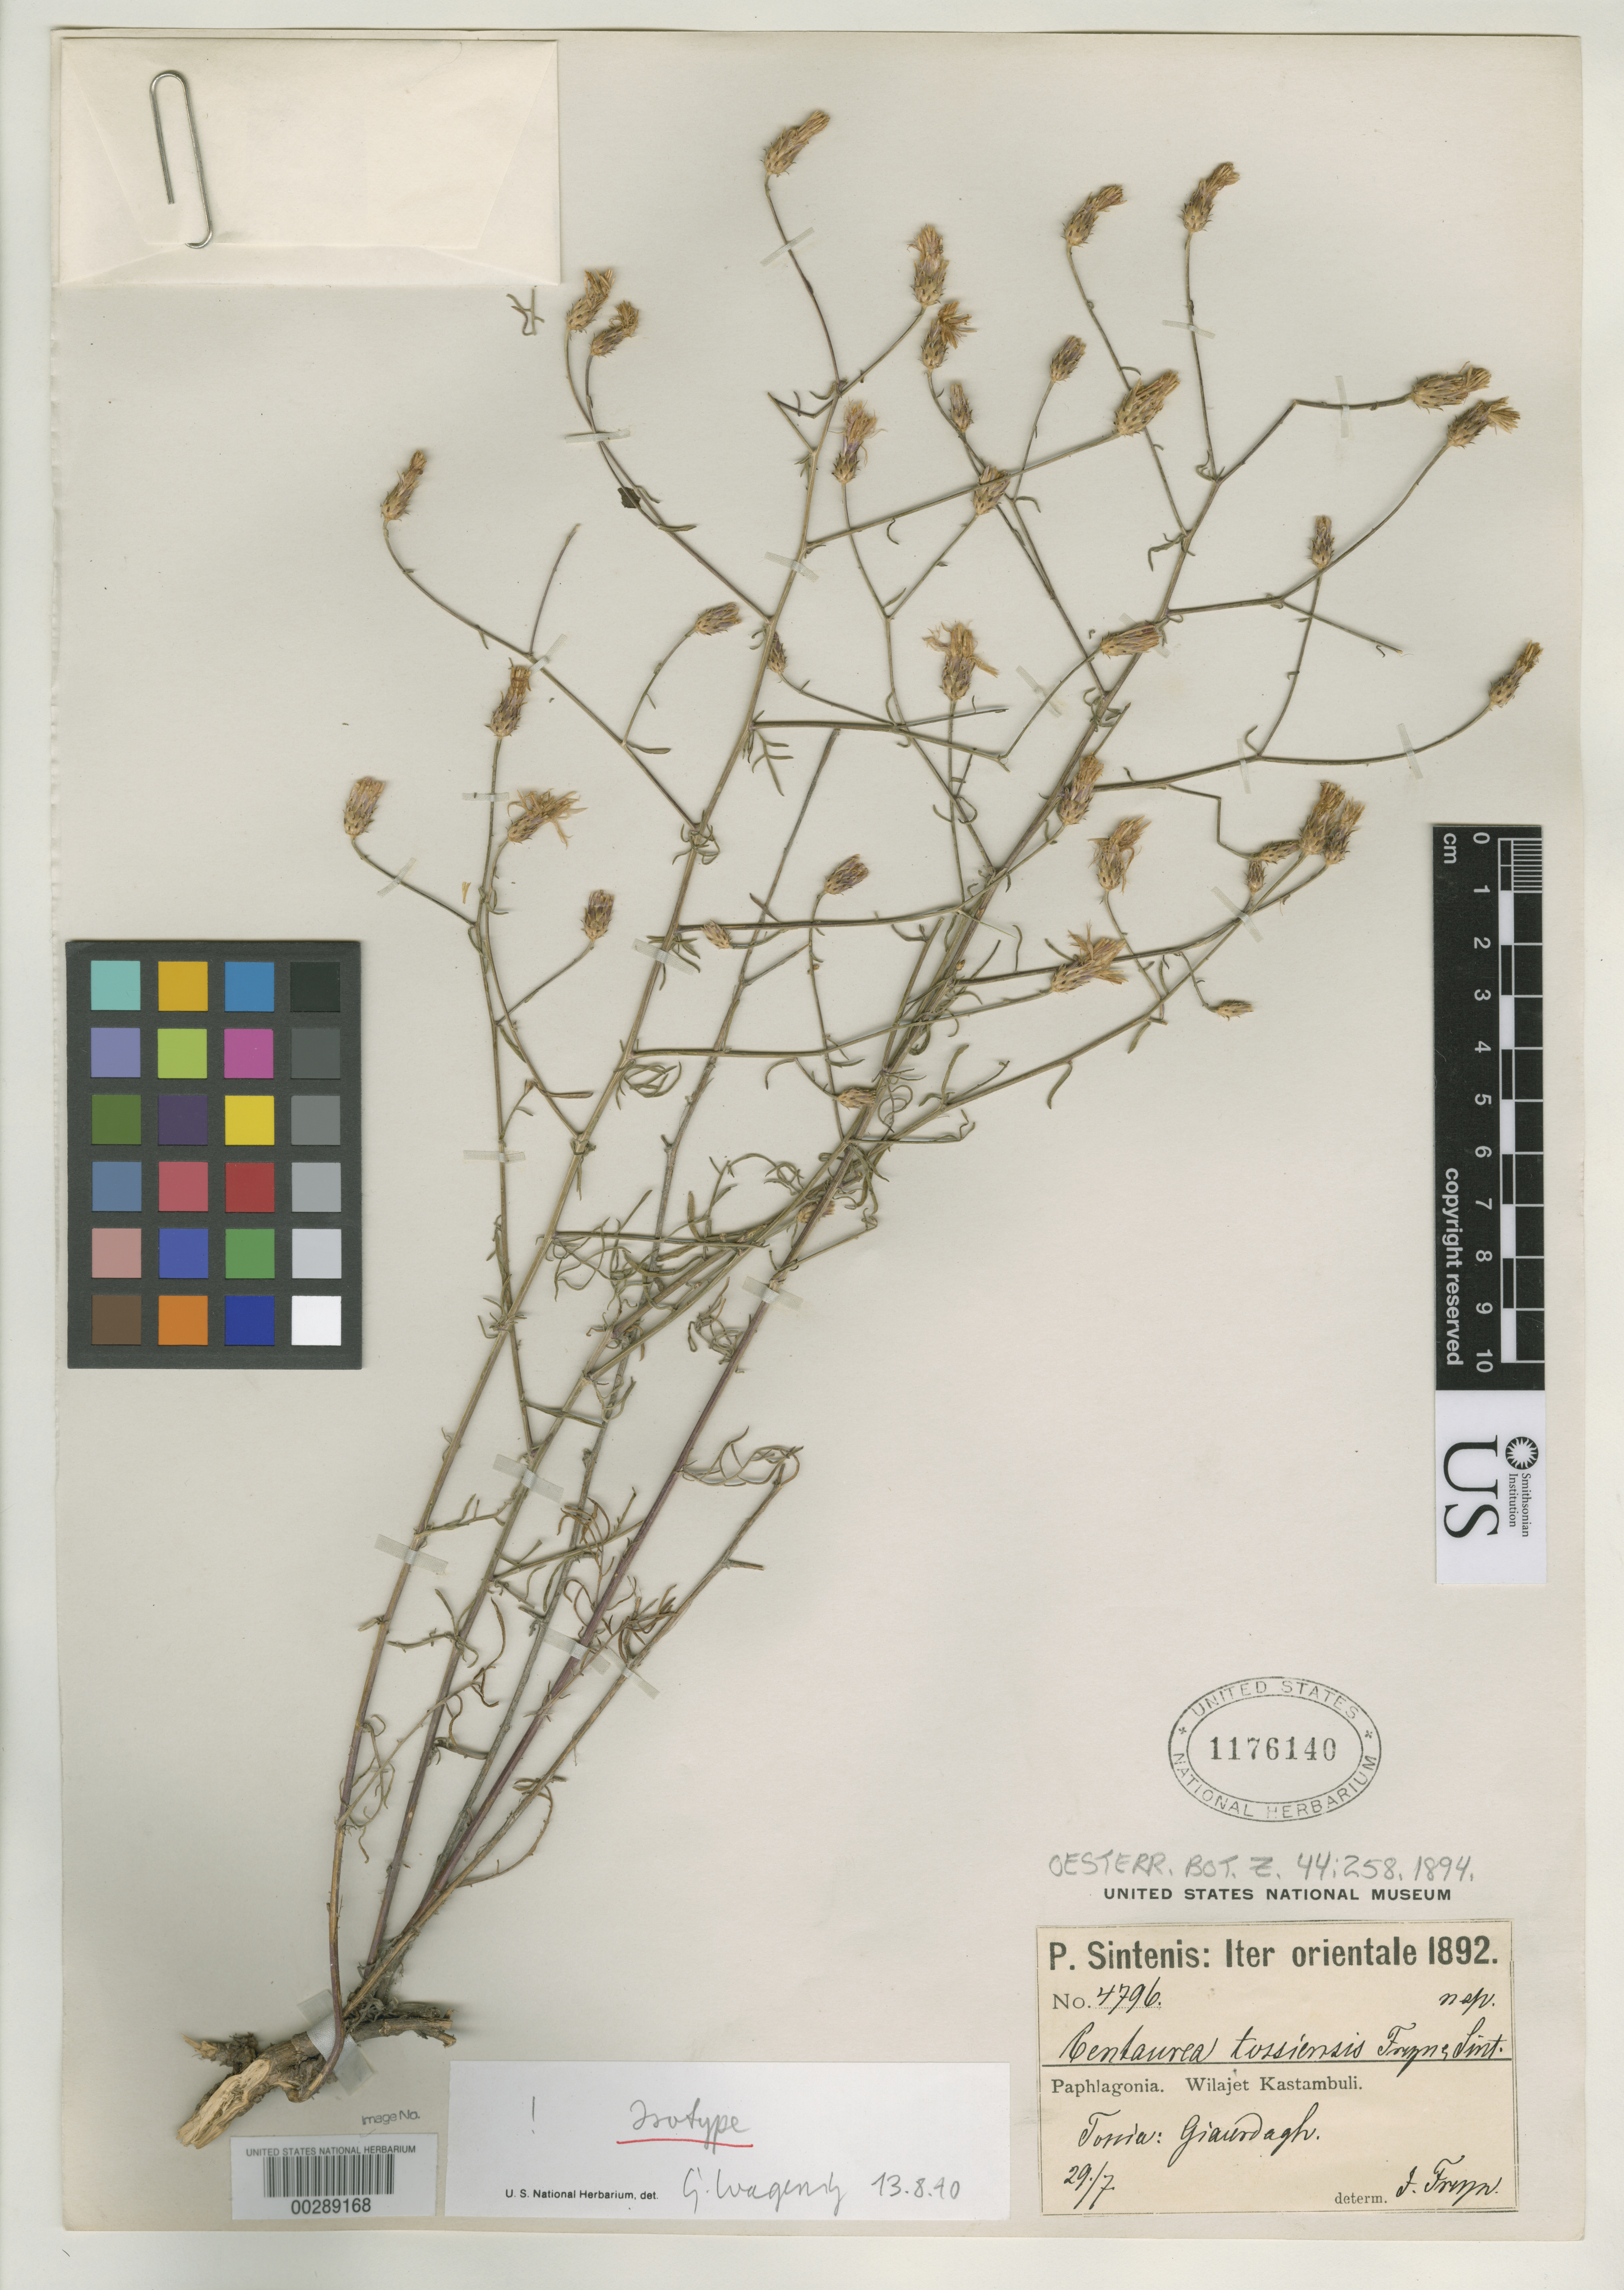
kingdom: Plantae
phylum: Tracheophyta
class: Magnoliopsida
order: Asterales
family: Asteraceae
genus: Centaurea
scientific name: Centaurea tossiensis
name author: Freyn & Sint. in Freyn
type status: Isotype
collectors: P. Sintenis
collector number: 4796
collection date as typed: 29 Jul 1892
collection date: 1892-07-29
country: Turkey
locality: Paphlagonia, Wilajet Kastambuli, Tossia, Giaursagh.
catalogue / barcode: US 1176140